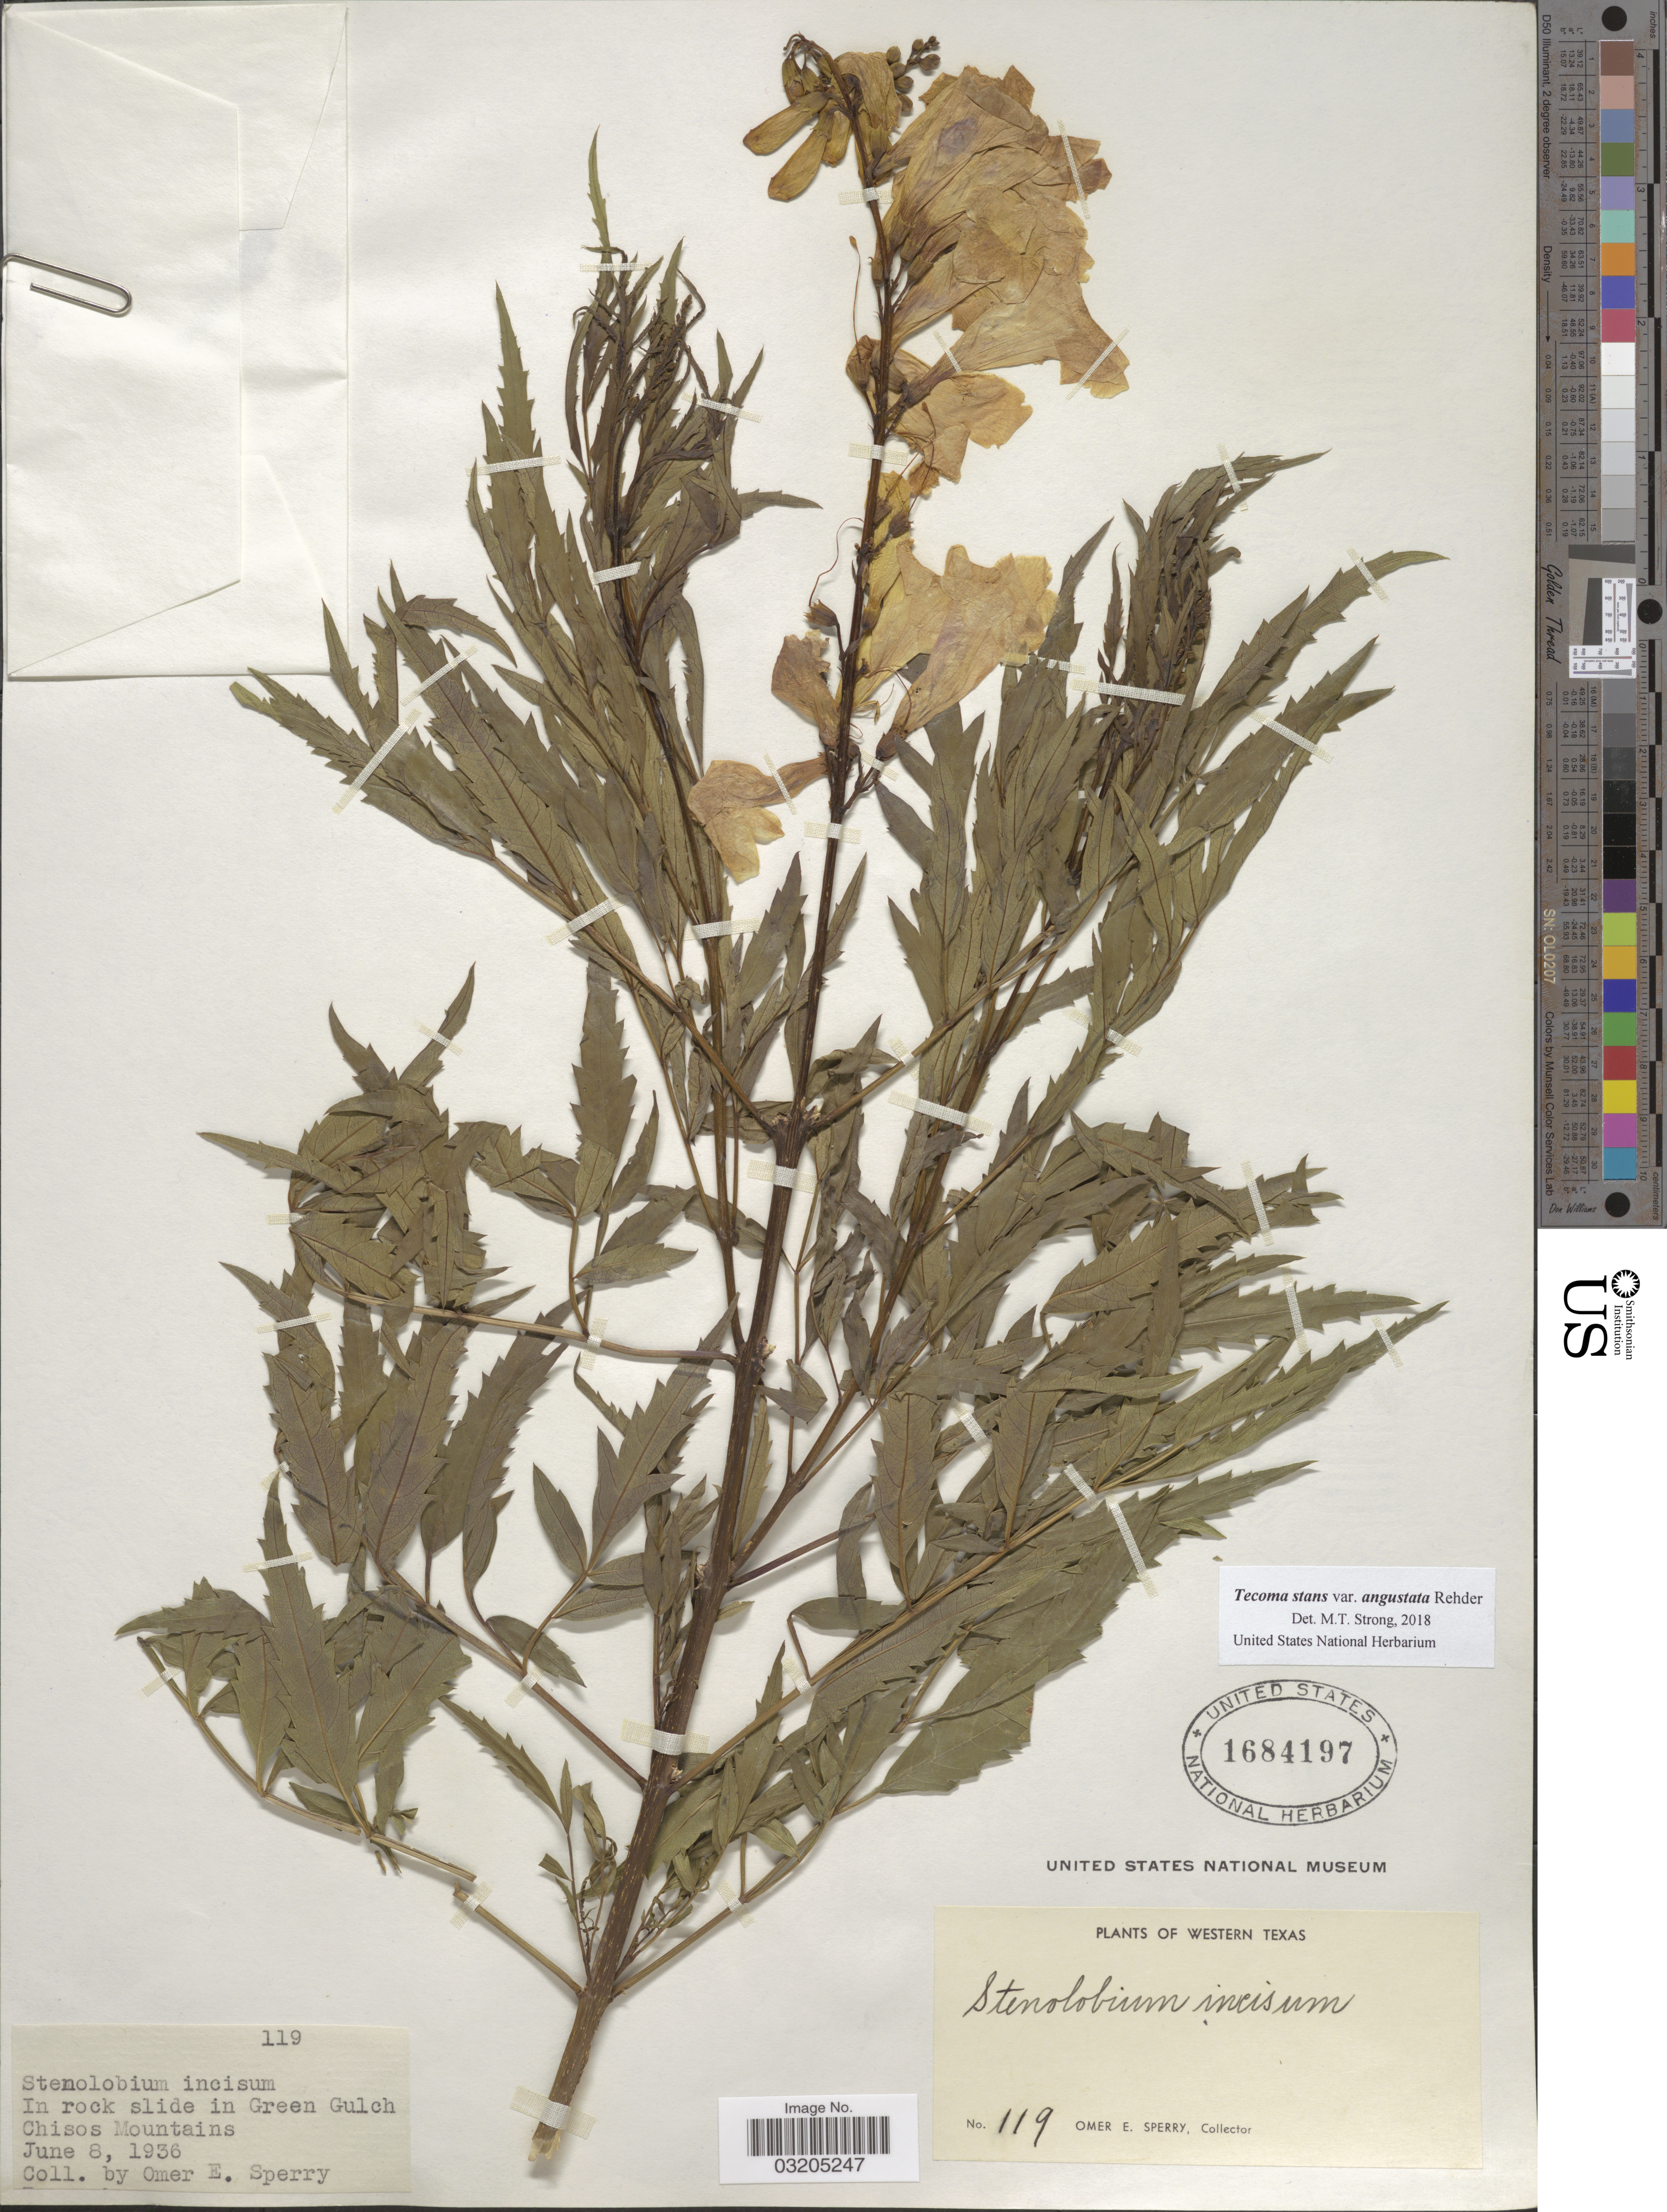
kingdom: Plantae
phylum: Tracheophyta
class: Magnoliopsida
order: Lamiales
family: Bignoniaceae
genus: Tecoma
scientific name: Tecoma stans var. angustata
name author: Rehder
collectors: O. E. Sperry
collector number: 119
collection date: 1936-06-08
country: United States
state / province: Texas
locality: In rock slide in Green Gulch, Chisos Mountains.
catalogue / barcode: US 1684197